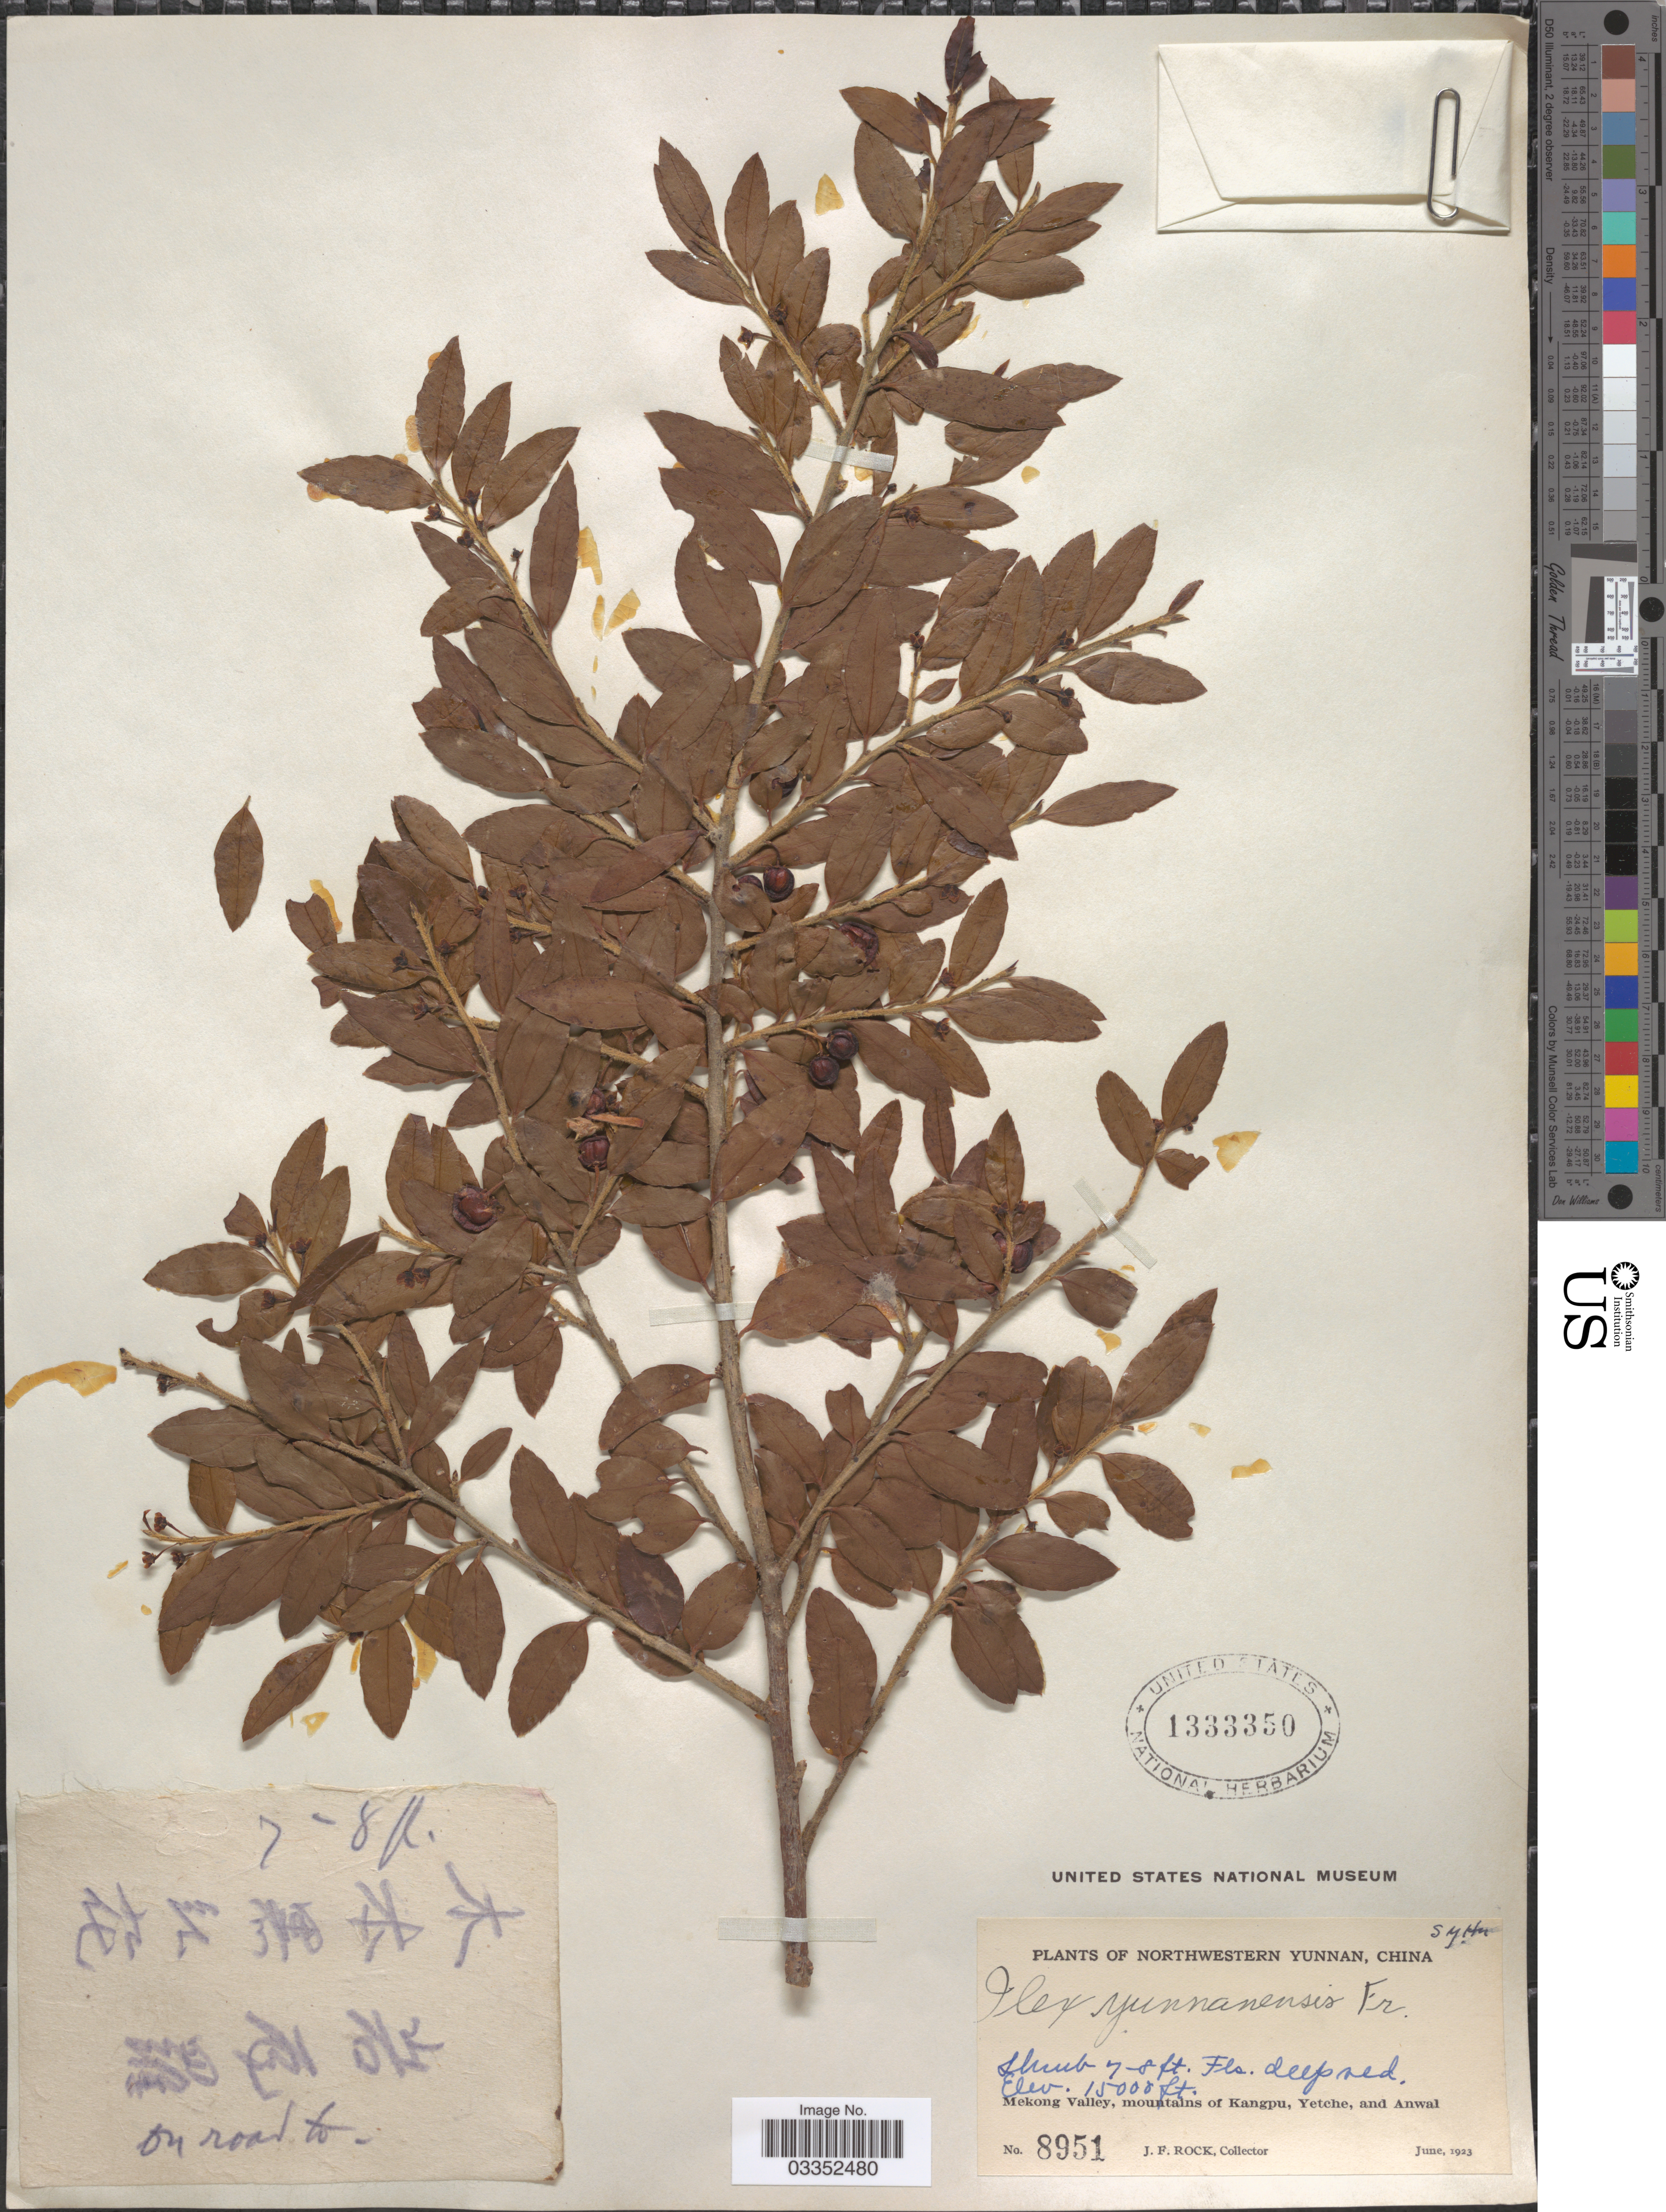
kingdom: Plantae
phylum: Tracheophyta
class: Magnoliopsida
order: Aquifoliales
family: Aquifoliaceae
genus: Ilex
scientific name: Ilex yunnanensis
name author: Franch.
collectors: J. Rock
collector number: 8951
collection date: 1923-06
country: China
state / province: Yunnan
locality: Northwestern Yunnan, Mekong Valley, mountains of Kangpu, Yetche, and Anwal.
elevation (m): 4572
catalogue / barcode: US 1333350